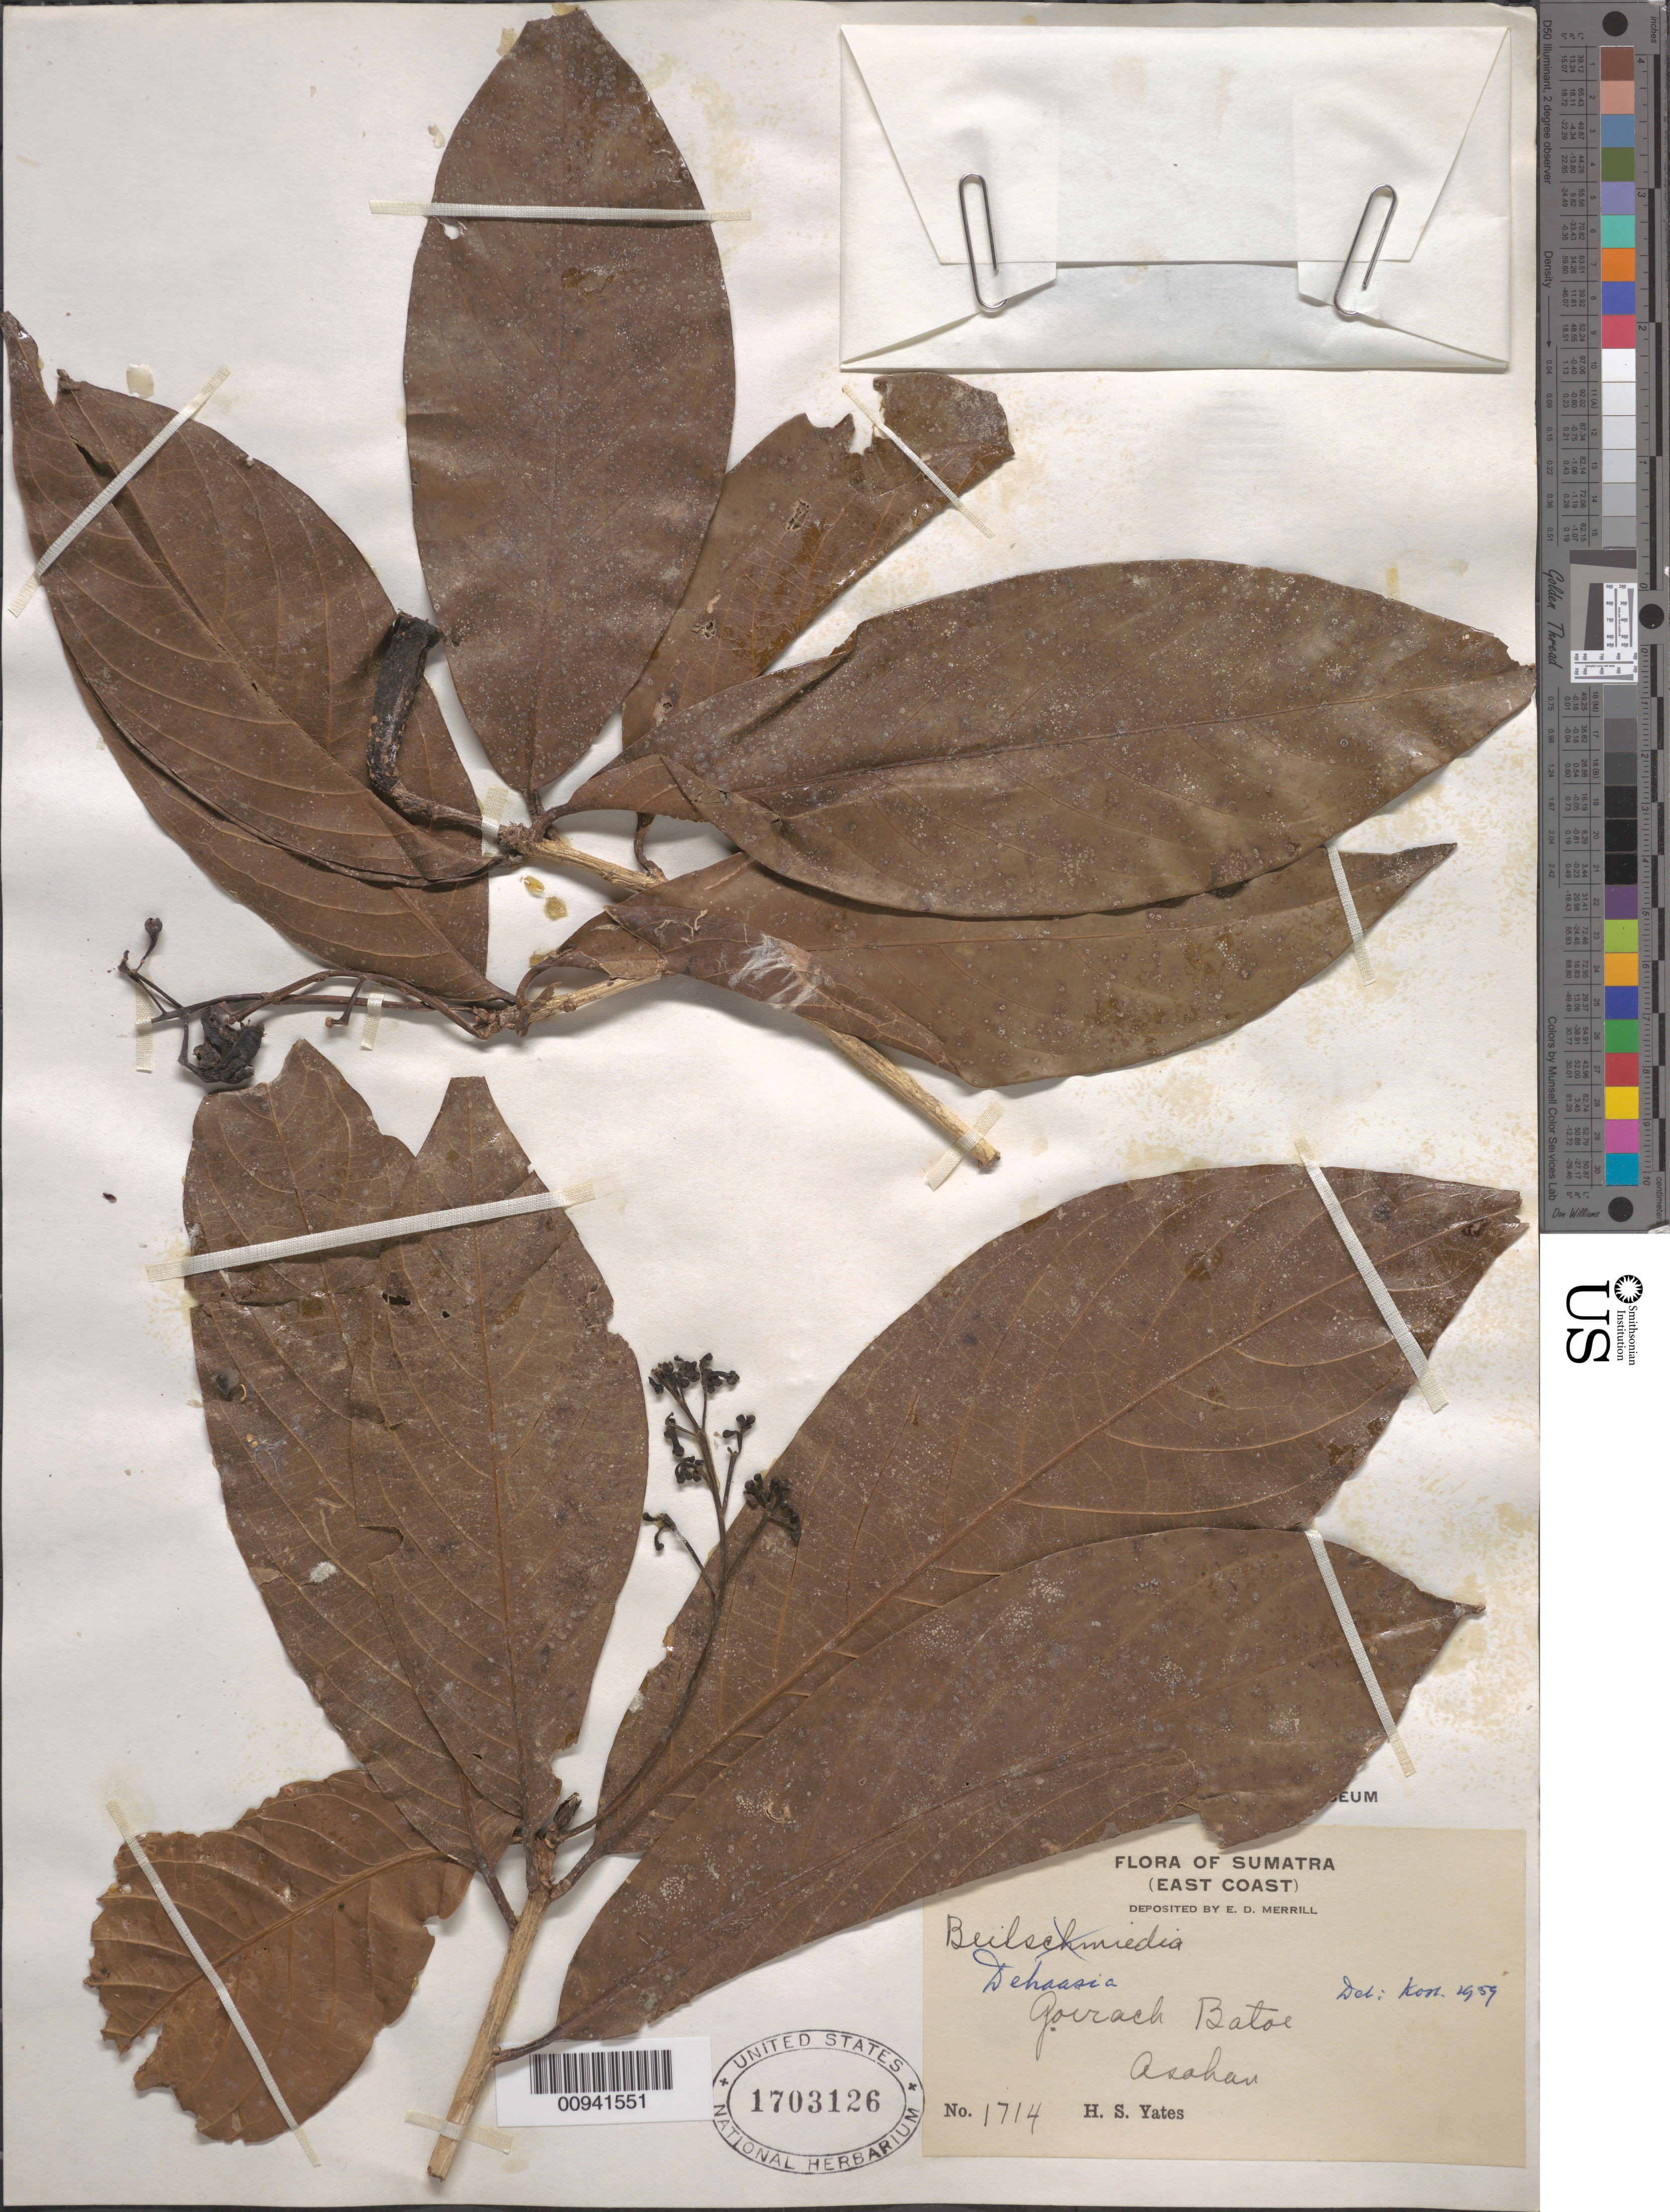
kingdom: Plantae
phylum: Tracheophyta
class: Magnoliopsida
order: Laurales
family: Lauraceae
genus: Dehaasia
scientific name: Dehaasia sp.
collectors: H. S. Yates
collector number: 1714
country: Indonesia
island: Sumatra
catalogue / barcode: US 1703126